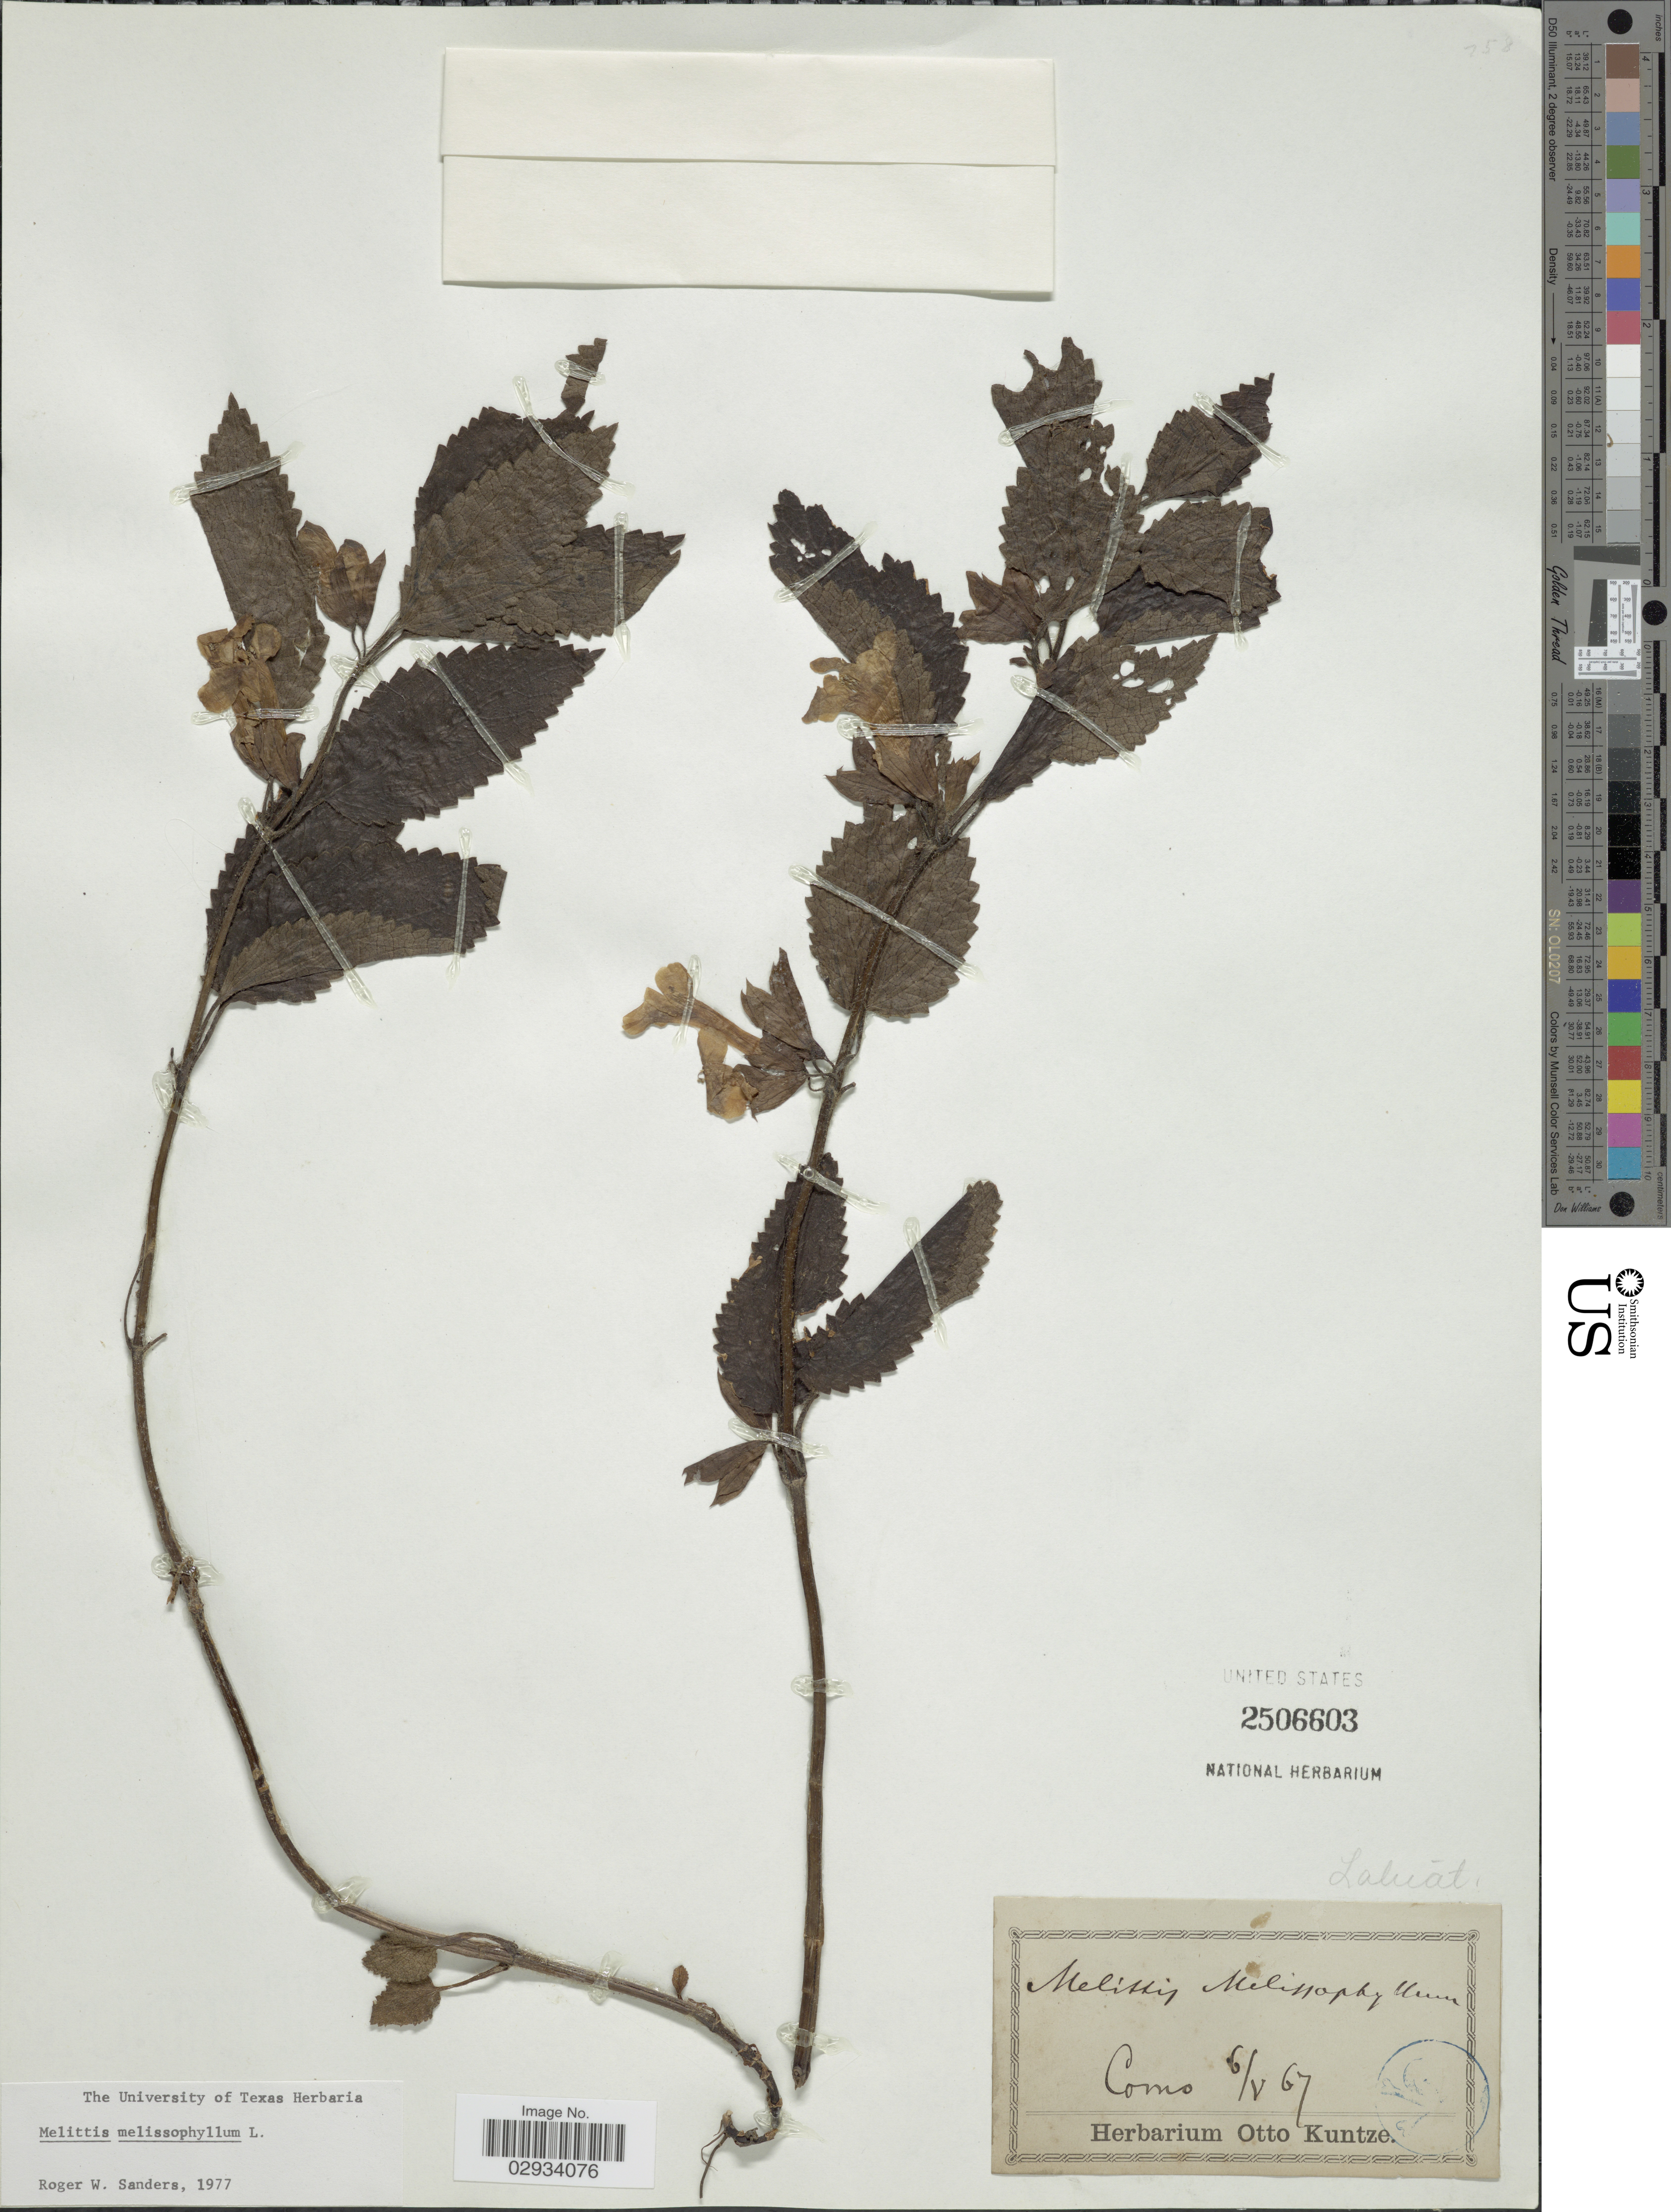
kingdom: Plantae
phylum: Tracheophyta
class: Magnoliopsida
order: Lamiales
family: Lamiaceae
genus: Melittis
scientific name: Melittis melissophyllum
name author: L.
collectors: ex herb. Otto Kuntze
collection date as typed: Transcribed d/m/y: 6/5/67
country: Italy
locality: Como.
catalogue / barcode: US 2506603